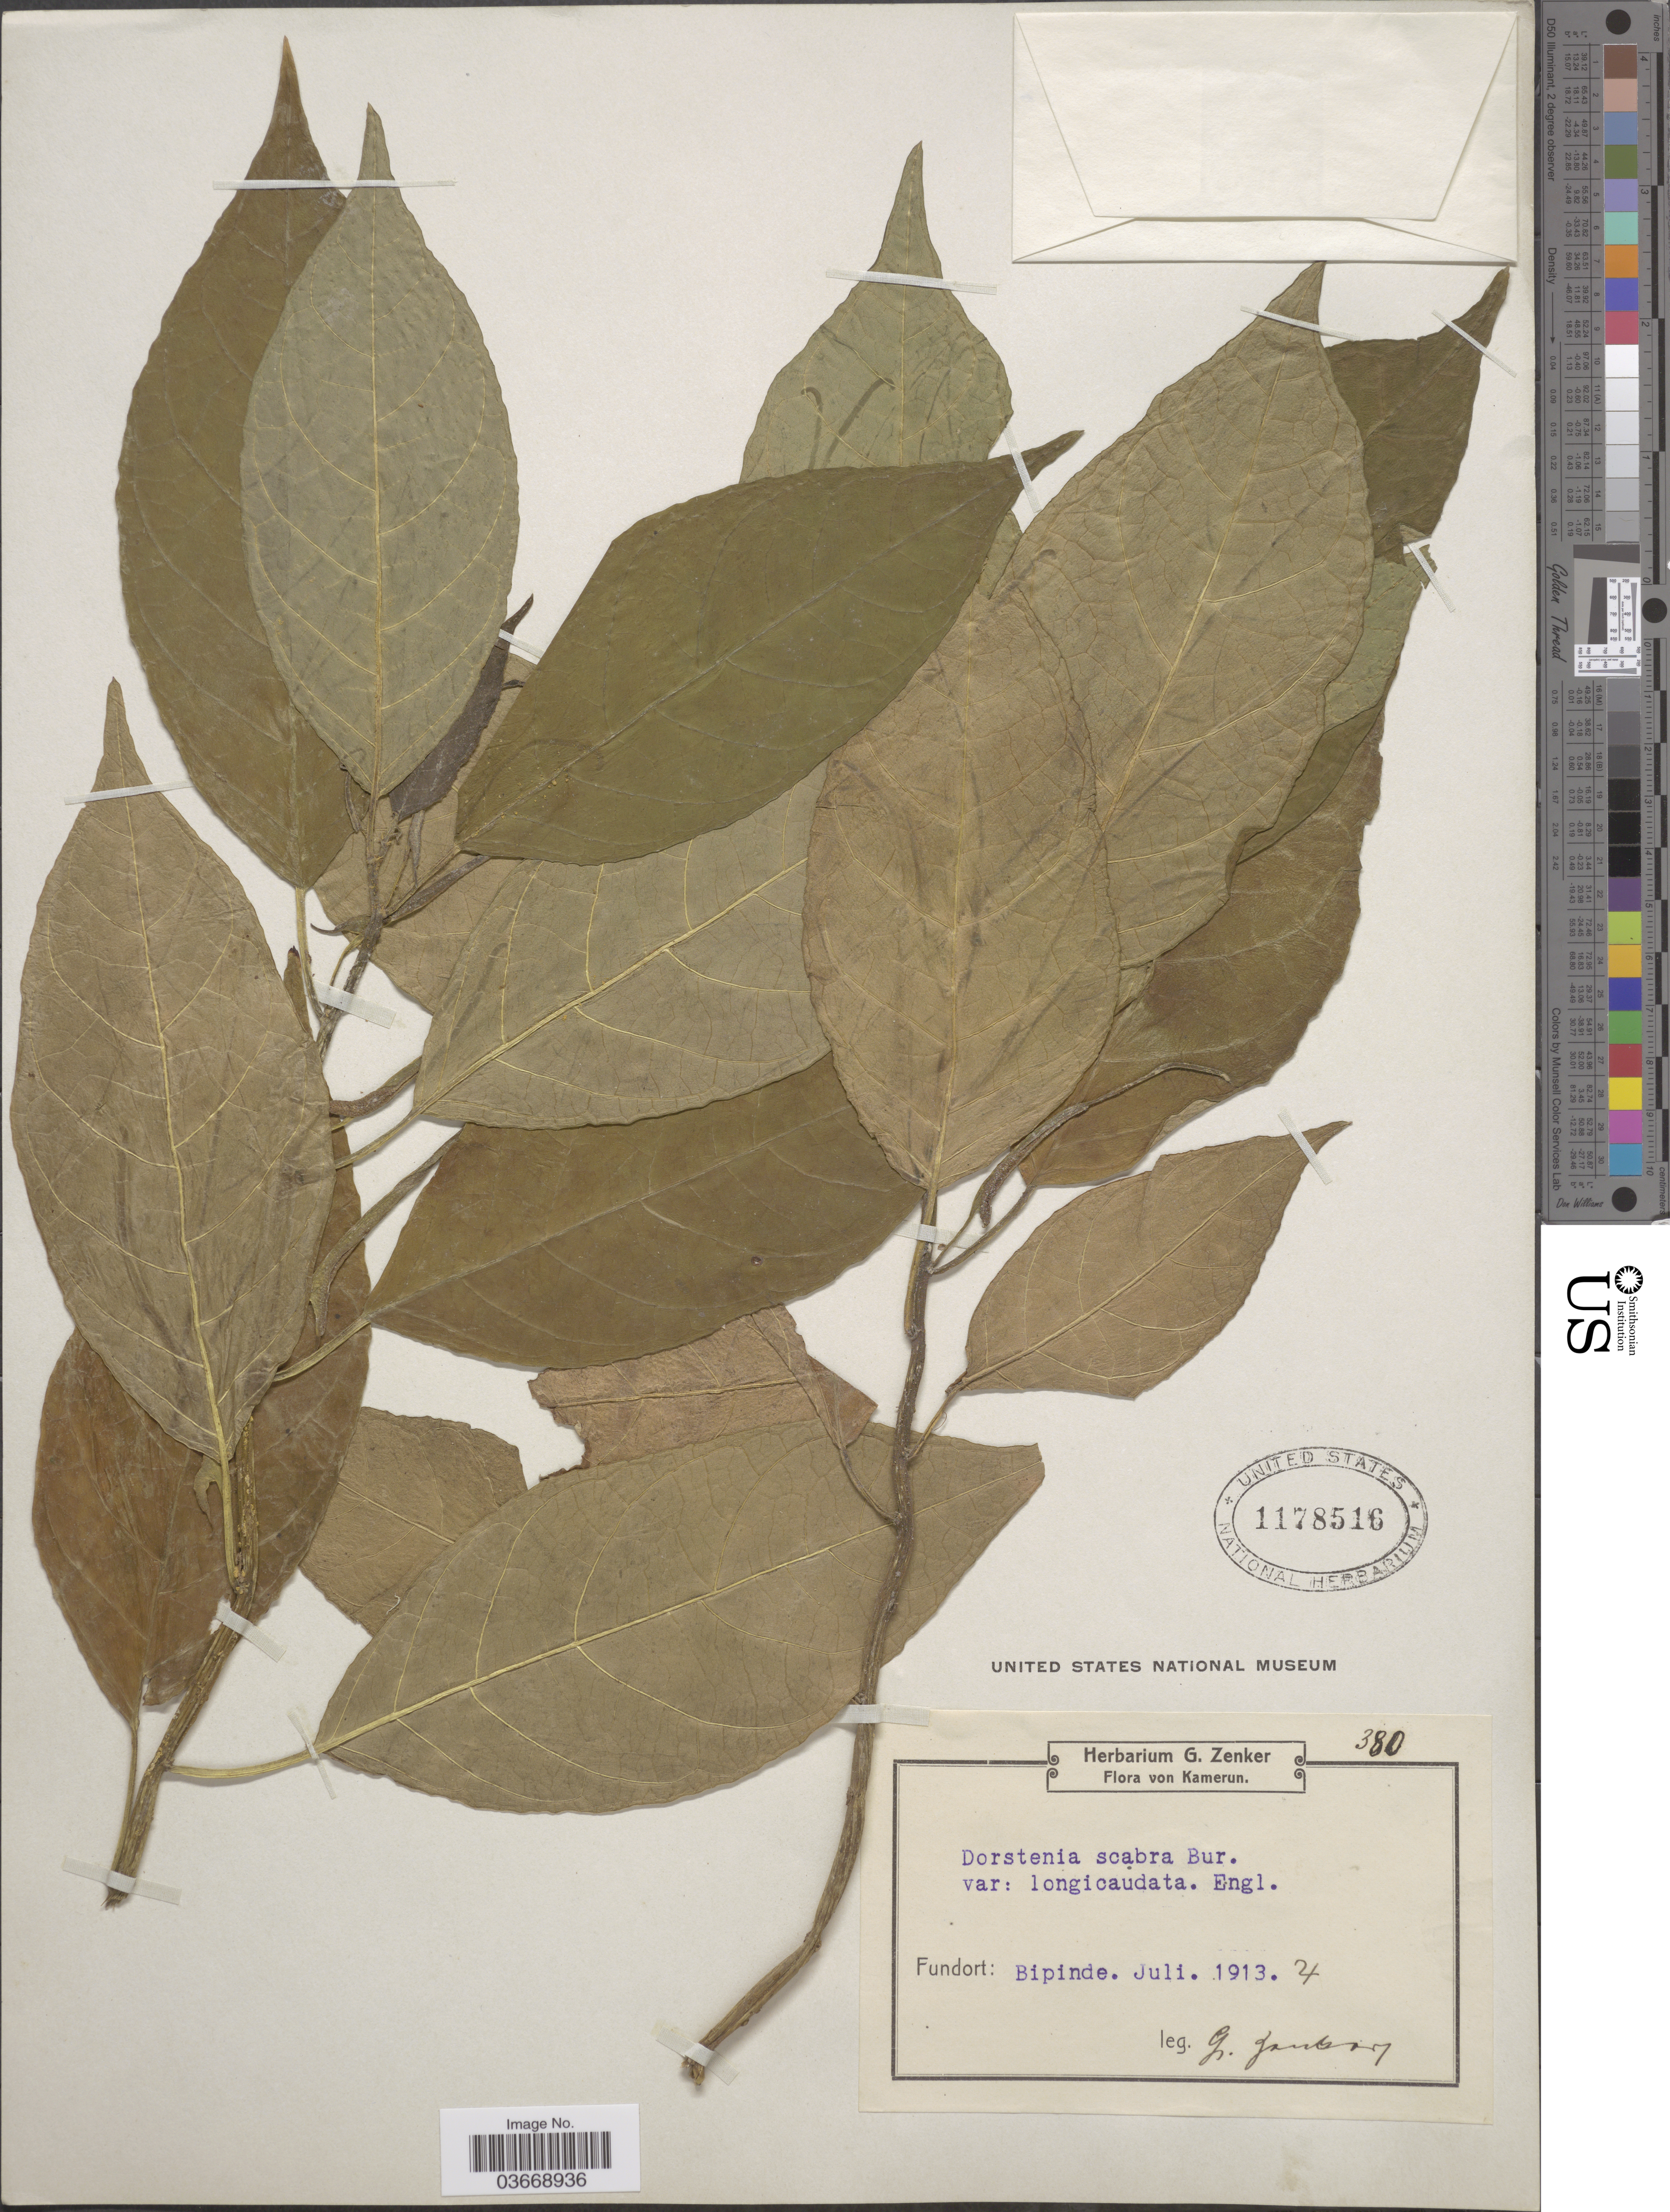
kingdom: Plantae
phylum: Tracheophyta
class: Magnoliopsida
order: Rosales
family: Moraceae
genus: Dorstenia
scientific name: Dorstenia scabra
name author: Engl.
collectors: G. A. Zenker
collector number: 380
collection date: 1913-07-04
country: Cameroon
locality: Kamerun. Bipinde.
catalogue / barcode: US 1178516